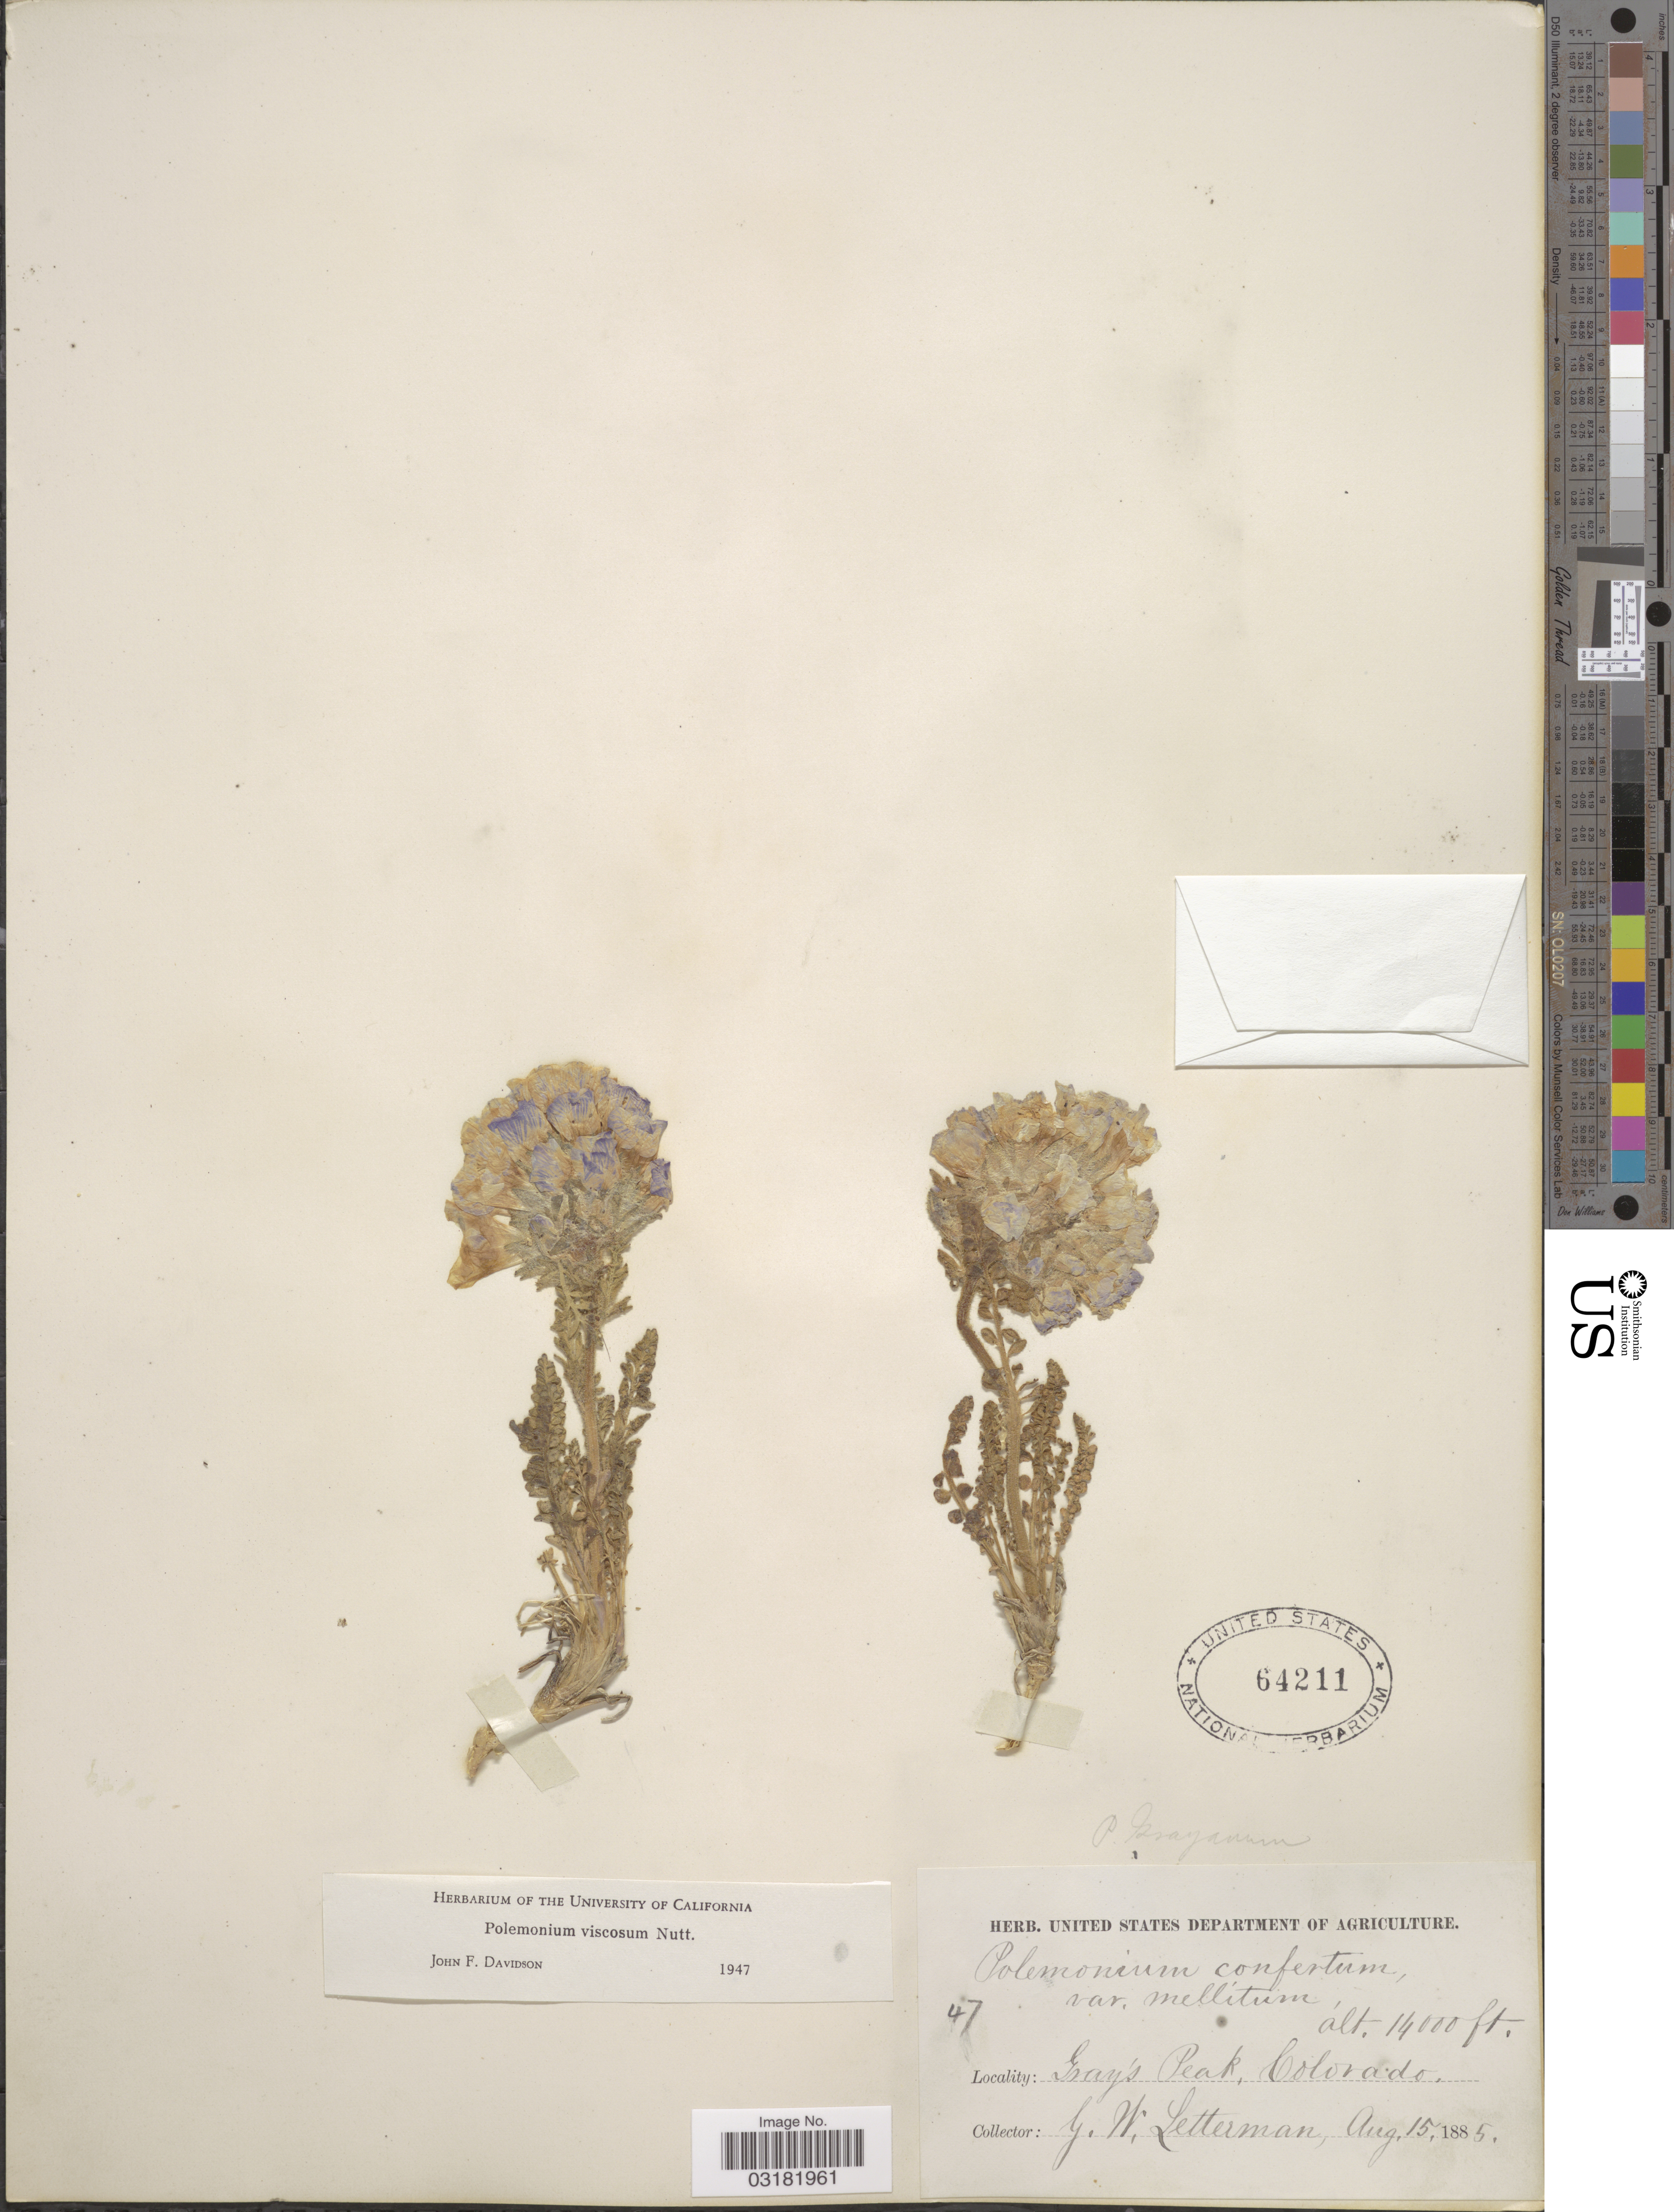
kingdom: Plantae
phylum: Tracheophyta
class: Magnoliopsida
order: Ericales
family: Polemoniaceae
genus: Polemonium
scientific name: Polemonium viscosum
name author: Nutt.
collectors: G. W. Letterman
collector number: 47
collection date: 1885-08-15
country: United States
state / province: Colorado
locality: Gray's Peak, Colorado.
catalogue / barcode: US 64211